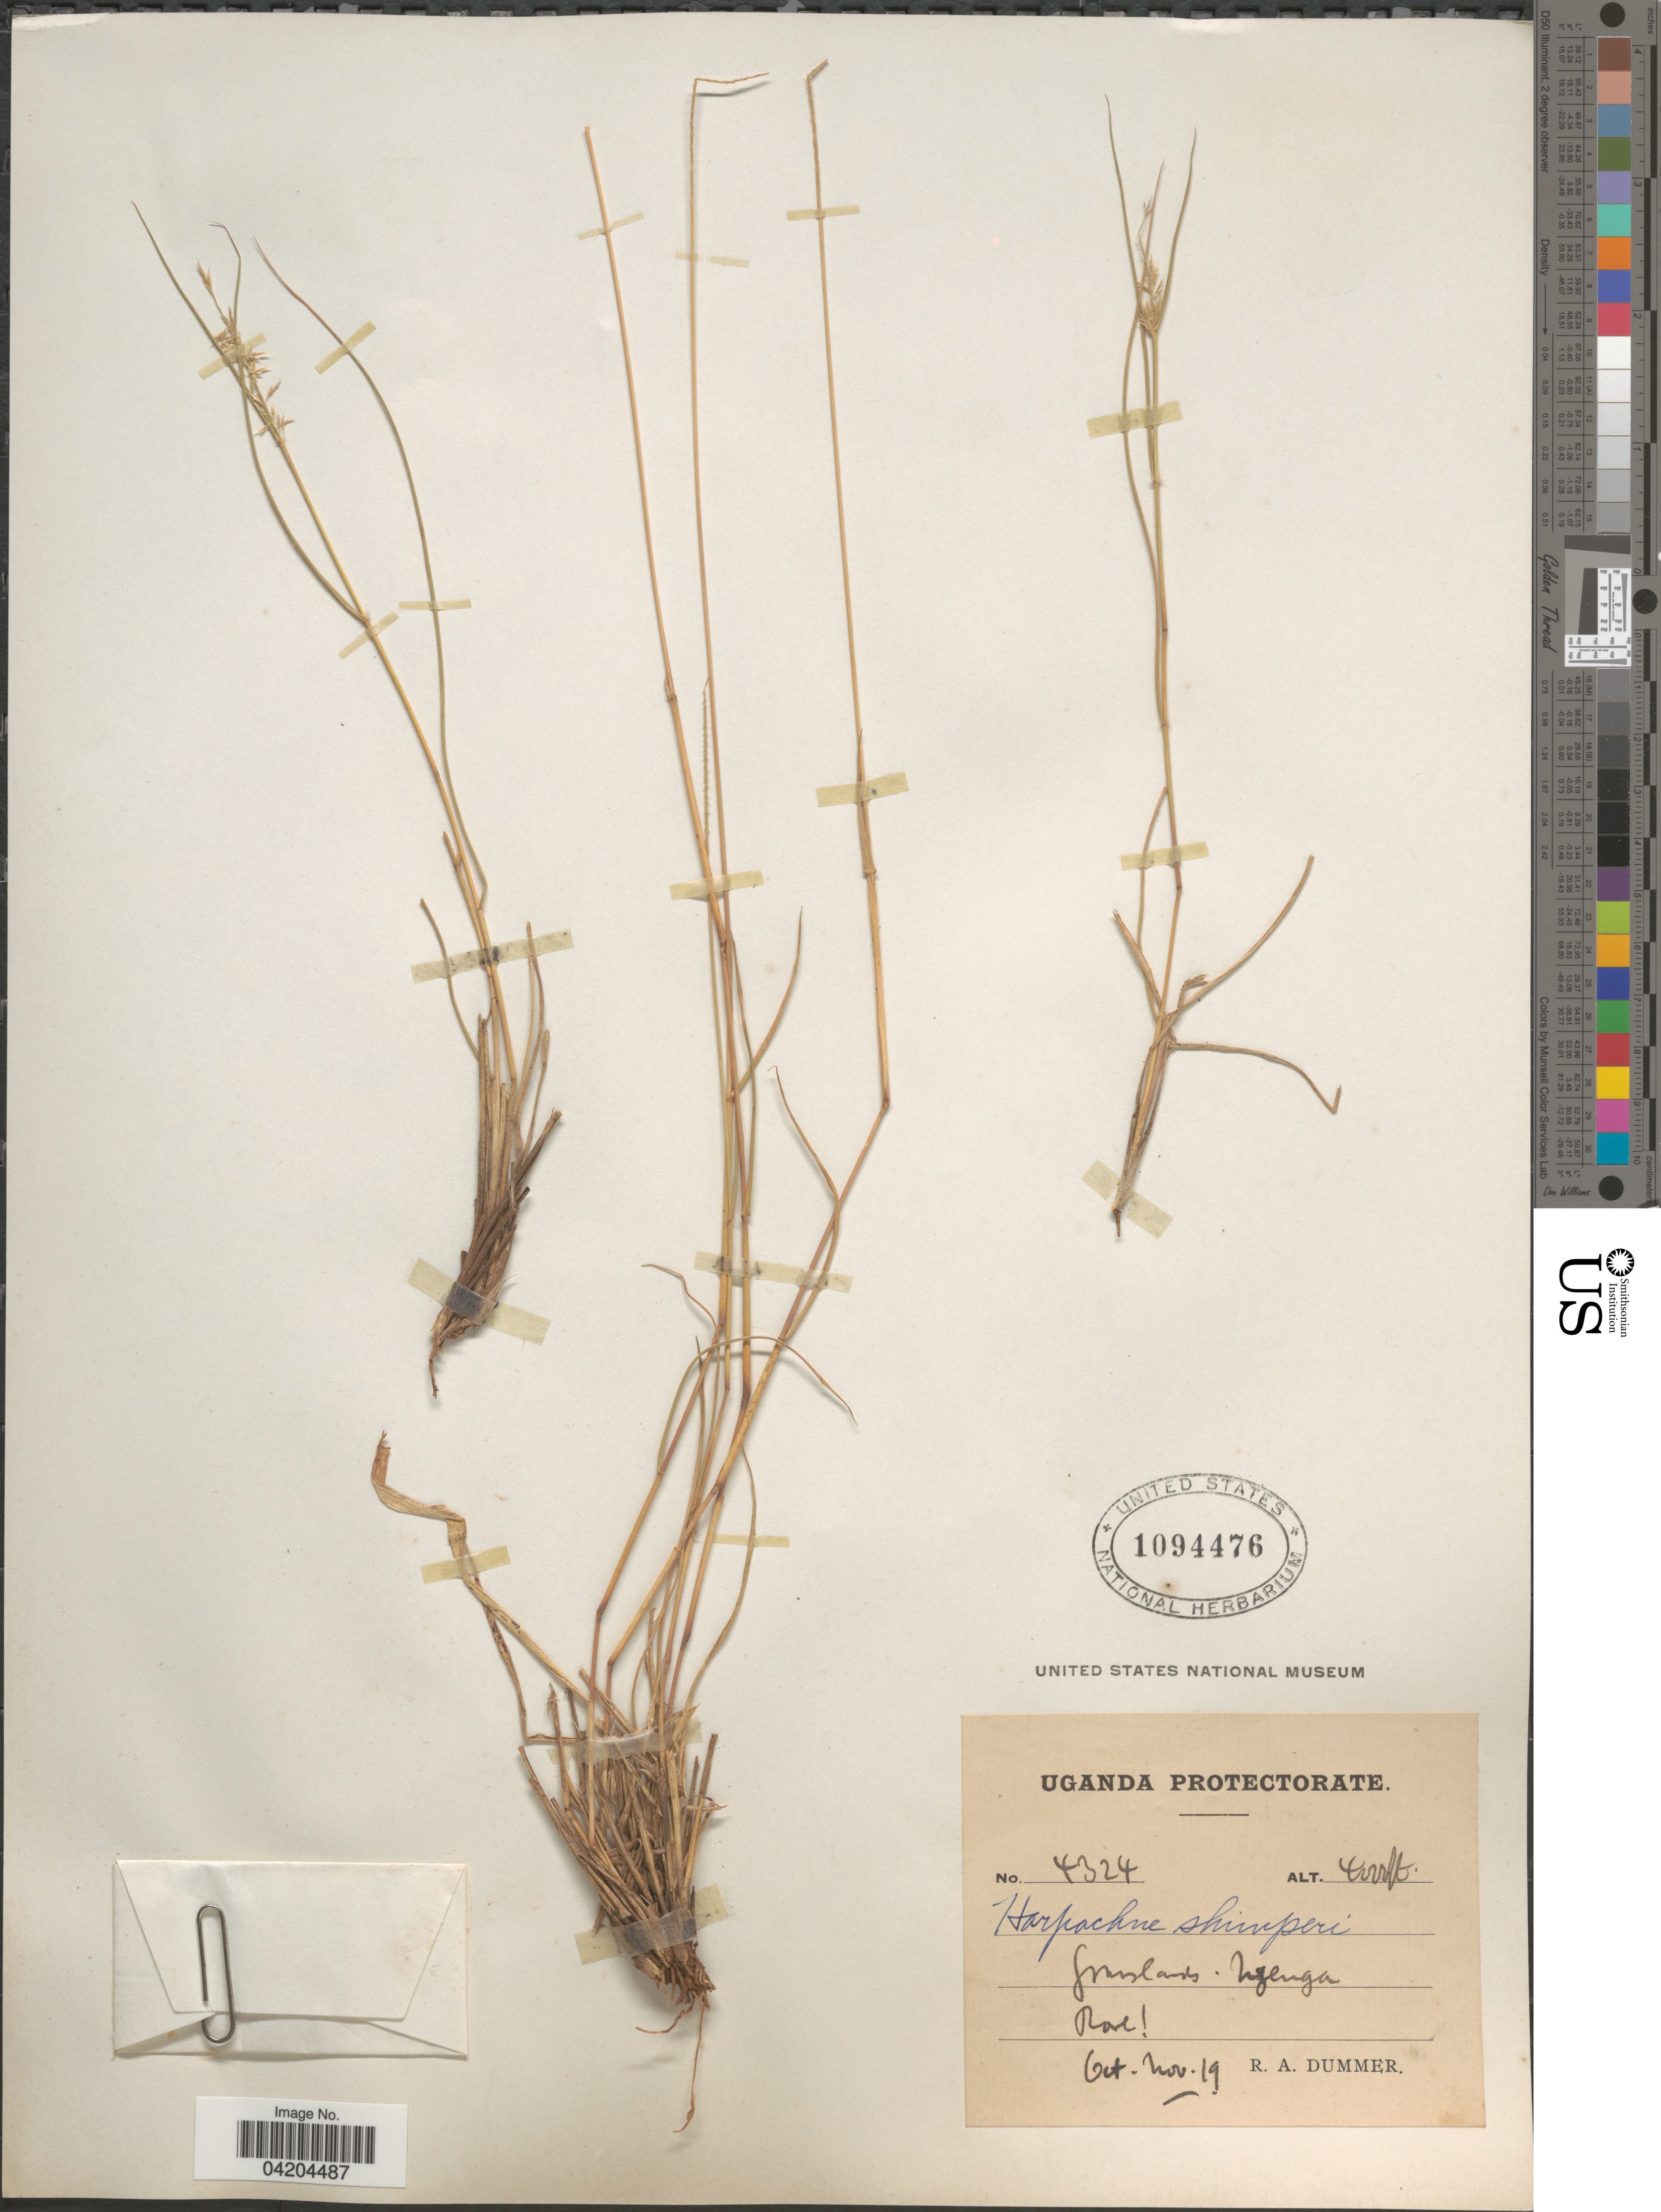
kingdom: Plantae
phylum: Tracheophyta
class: Liliopsida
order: Poales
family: Poaceae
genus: Eragrostis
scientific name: Eragrostis schimperi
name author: (A. Rich.) Benth.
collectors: R. Dümmer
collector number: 4324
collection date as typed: Transcribed d/m/y: /10/19 to /11/19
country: Uganda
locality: Uganda Protectorate. Nzenga.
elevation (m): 1219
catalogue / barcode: US 1094476